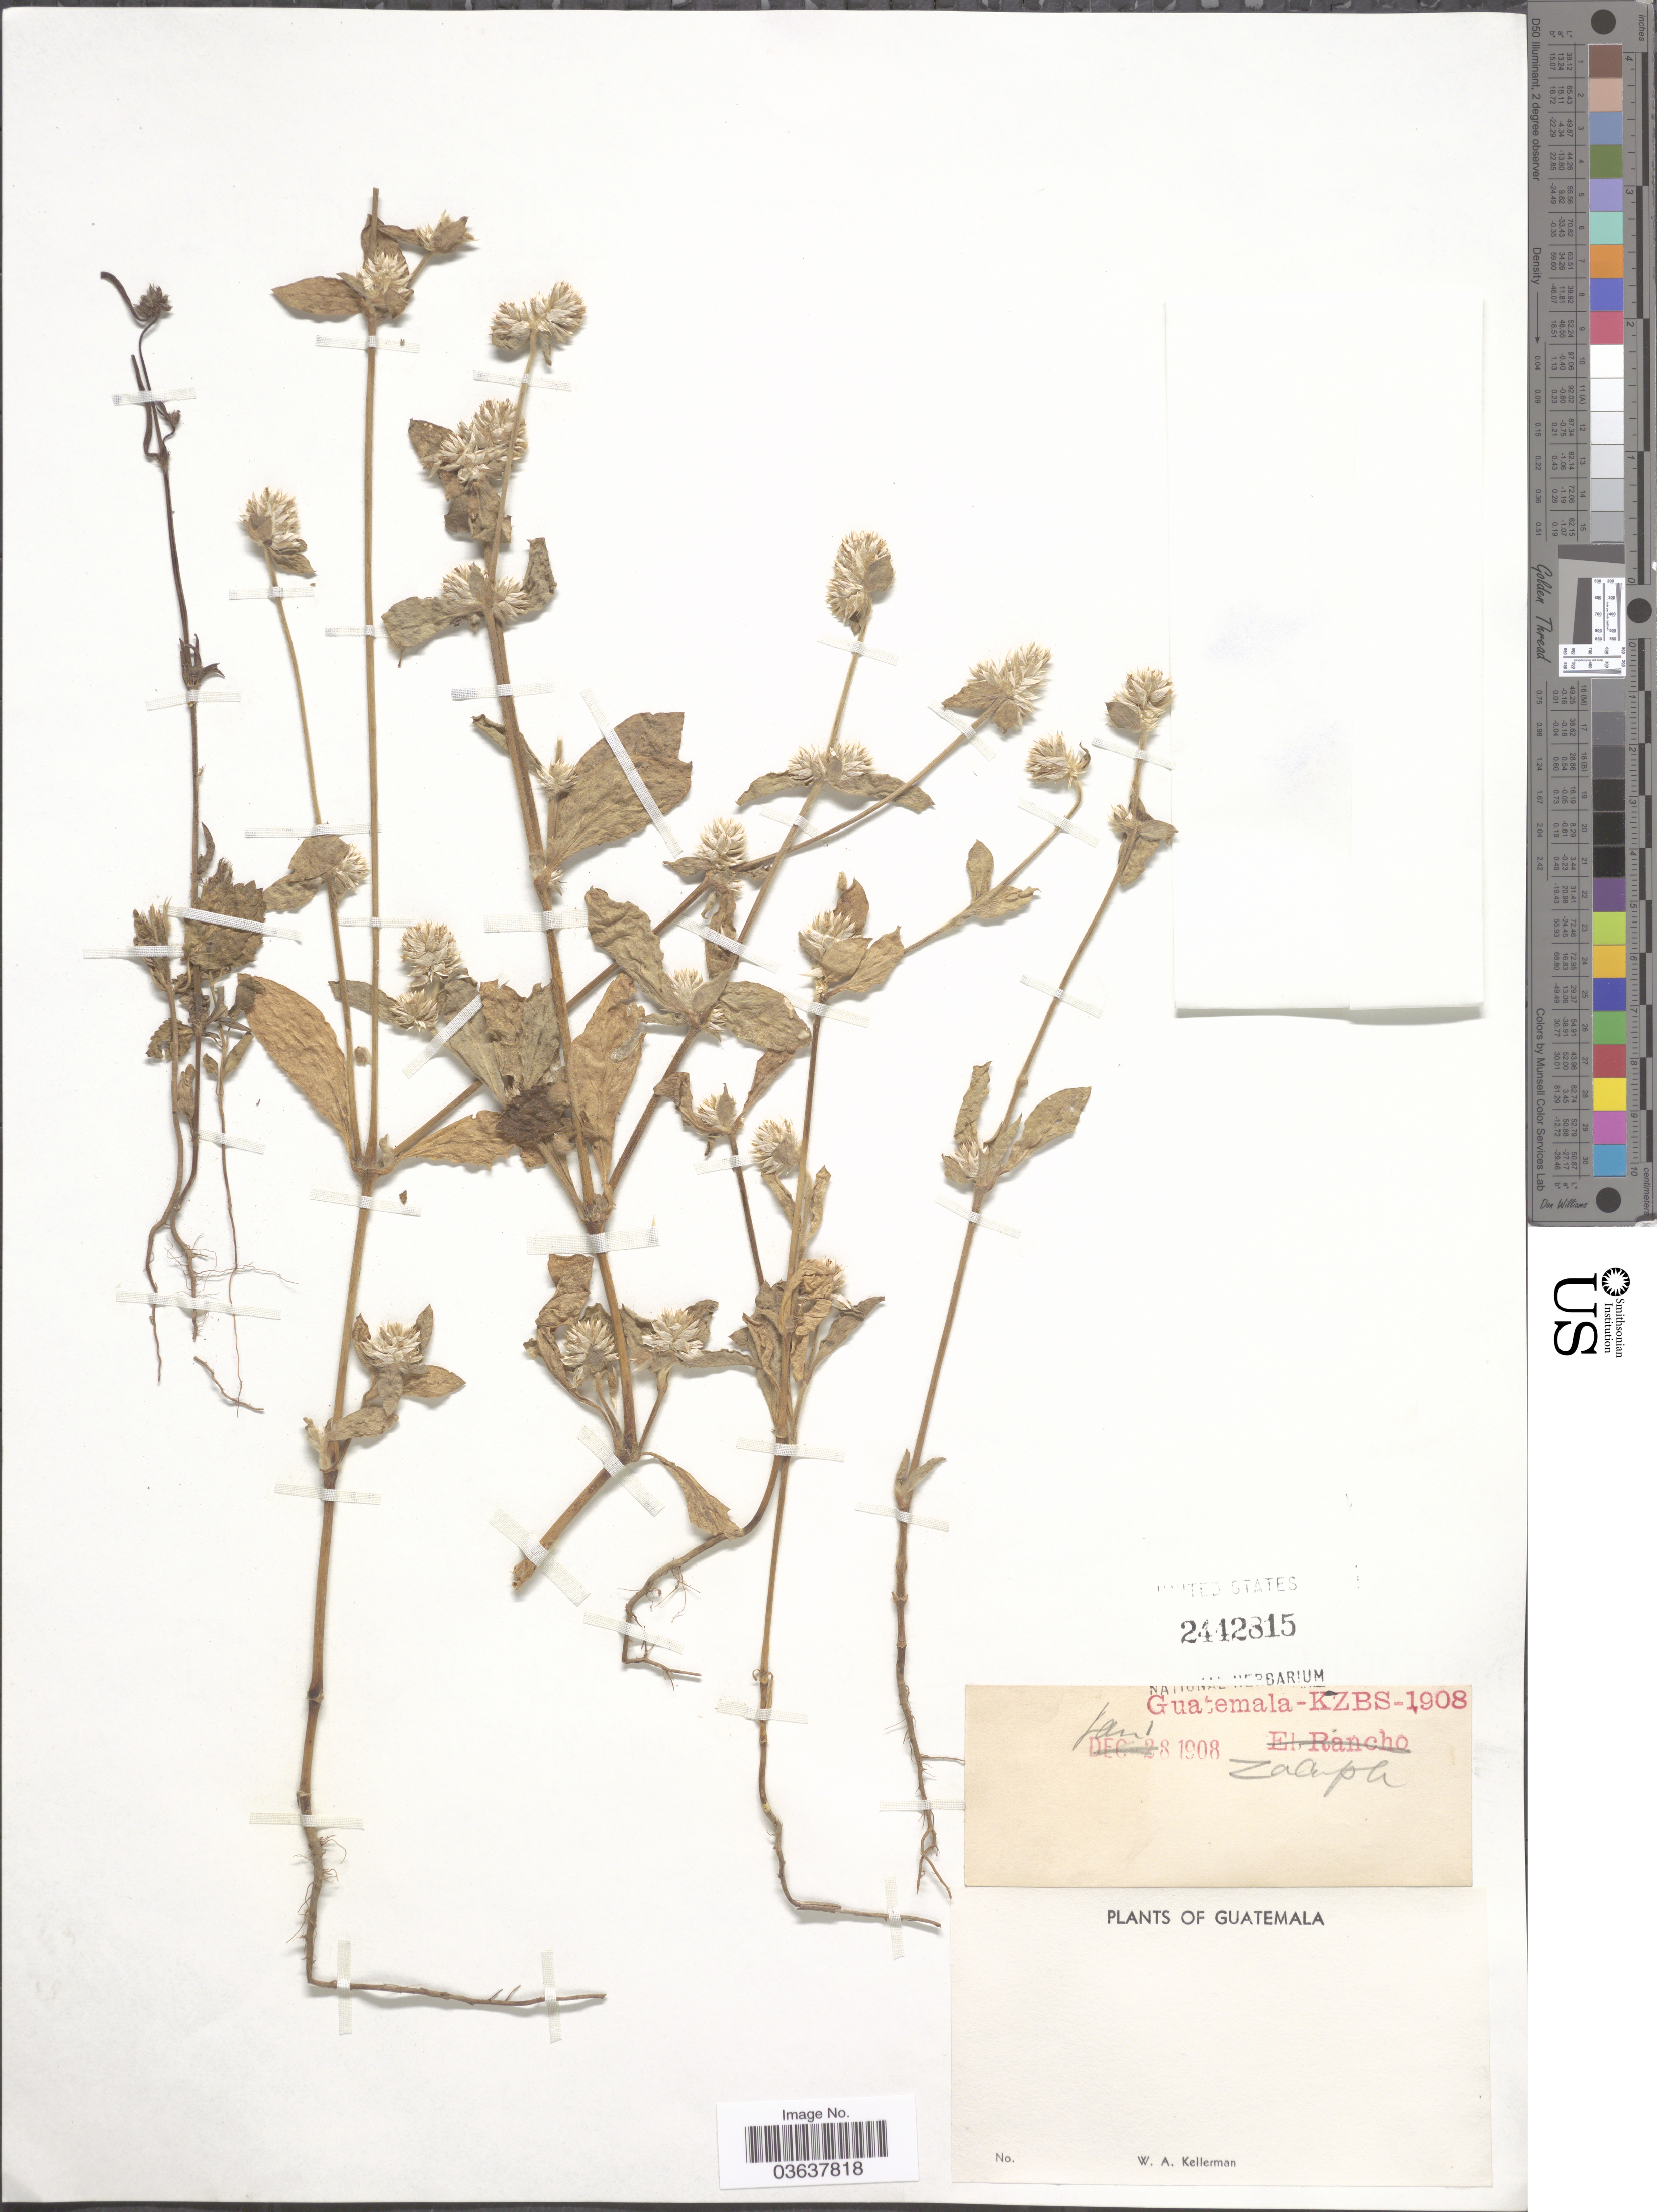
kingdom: Plantae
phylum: Tracheophyta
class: Magnoliopsida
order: Caryophyllales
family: Amaranthaceae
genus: Gomphrena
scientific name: Gomphrena sp.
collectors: W. Kellerman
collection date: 1908-01-18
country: Guatemala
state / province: Zacapa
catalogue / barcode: US 2442815